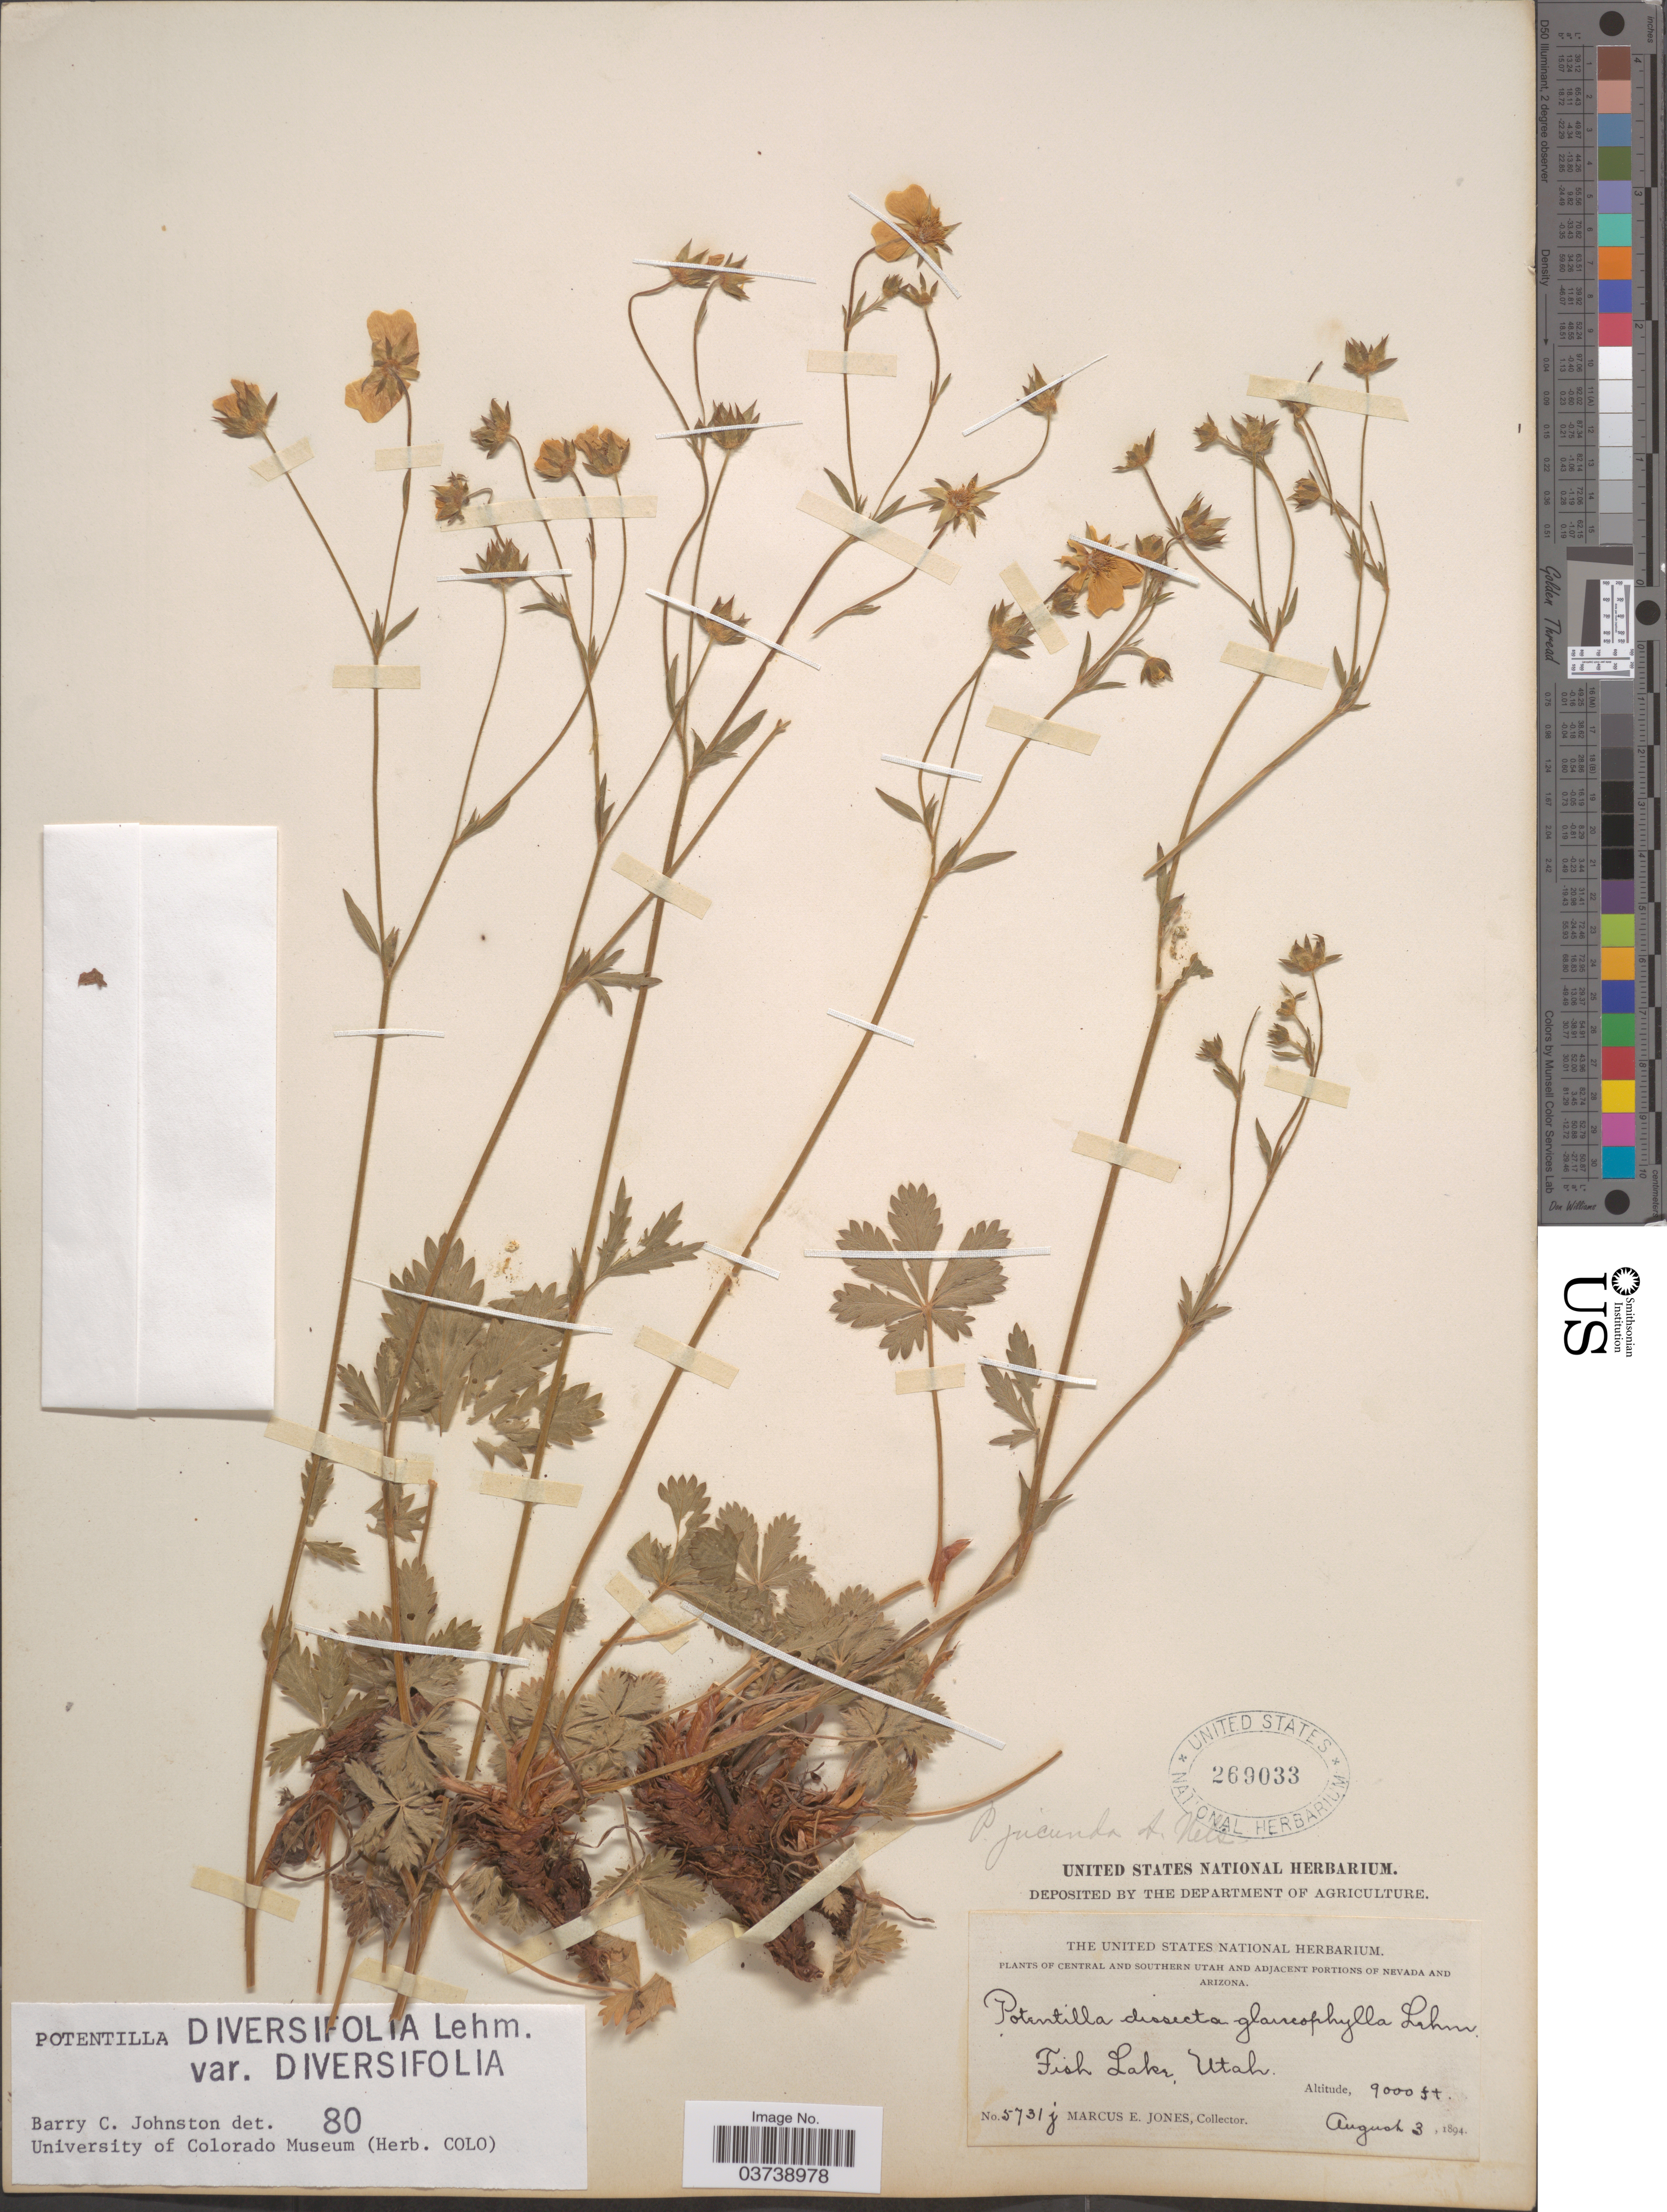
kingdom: Plantae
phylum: Tracheophyta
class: Magnoliopsida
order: Rosales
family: Rosaceae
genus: Potentilla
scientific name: Potentilla diversifolia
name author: Lehm.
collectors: M. E. Jones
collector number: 5731j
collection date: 1894-08-03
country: United States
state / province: Utah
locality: Central and Southern Utah. Fish Lake.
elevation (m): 2743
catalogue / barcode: US 269033